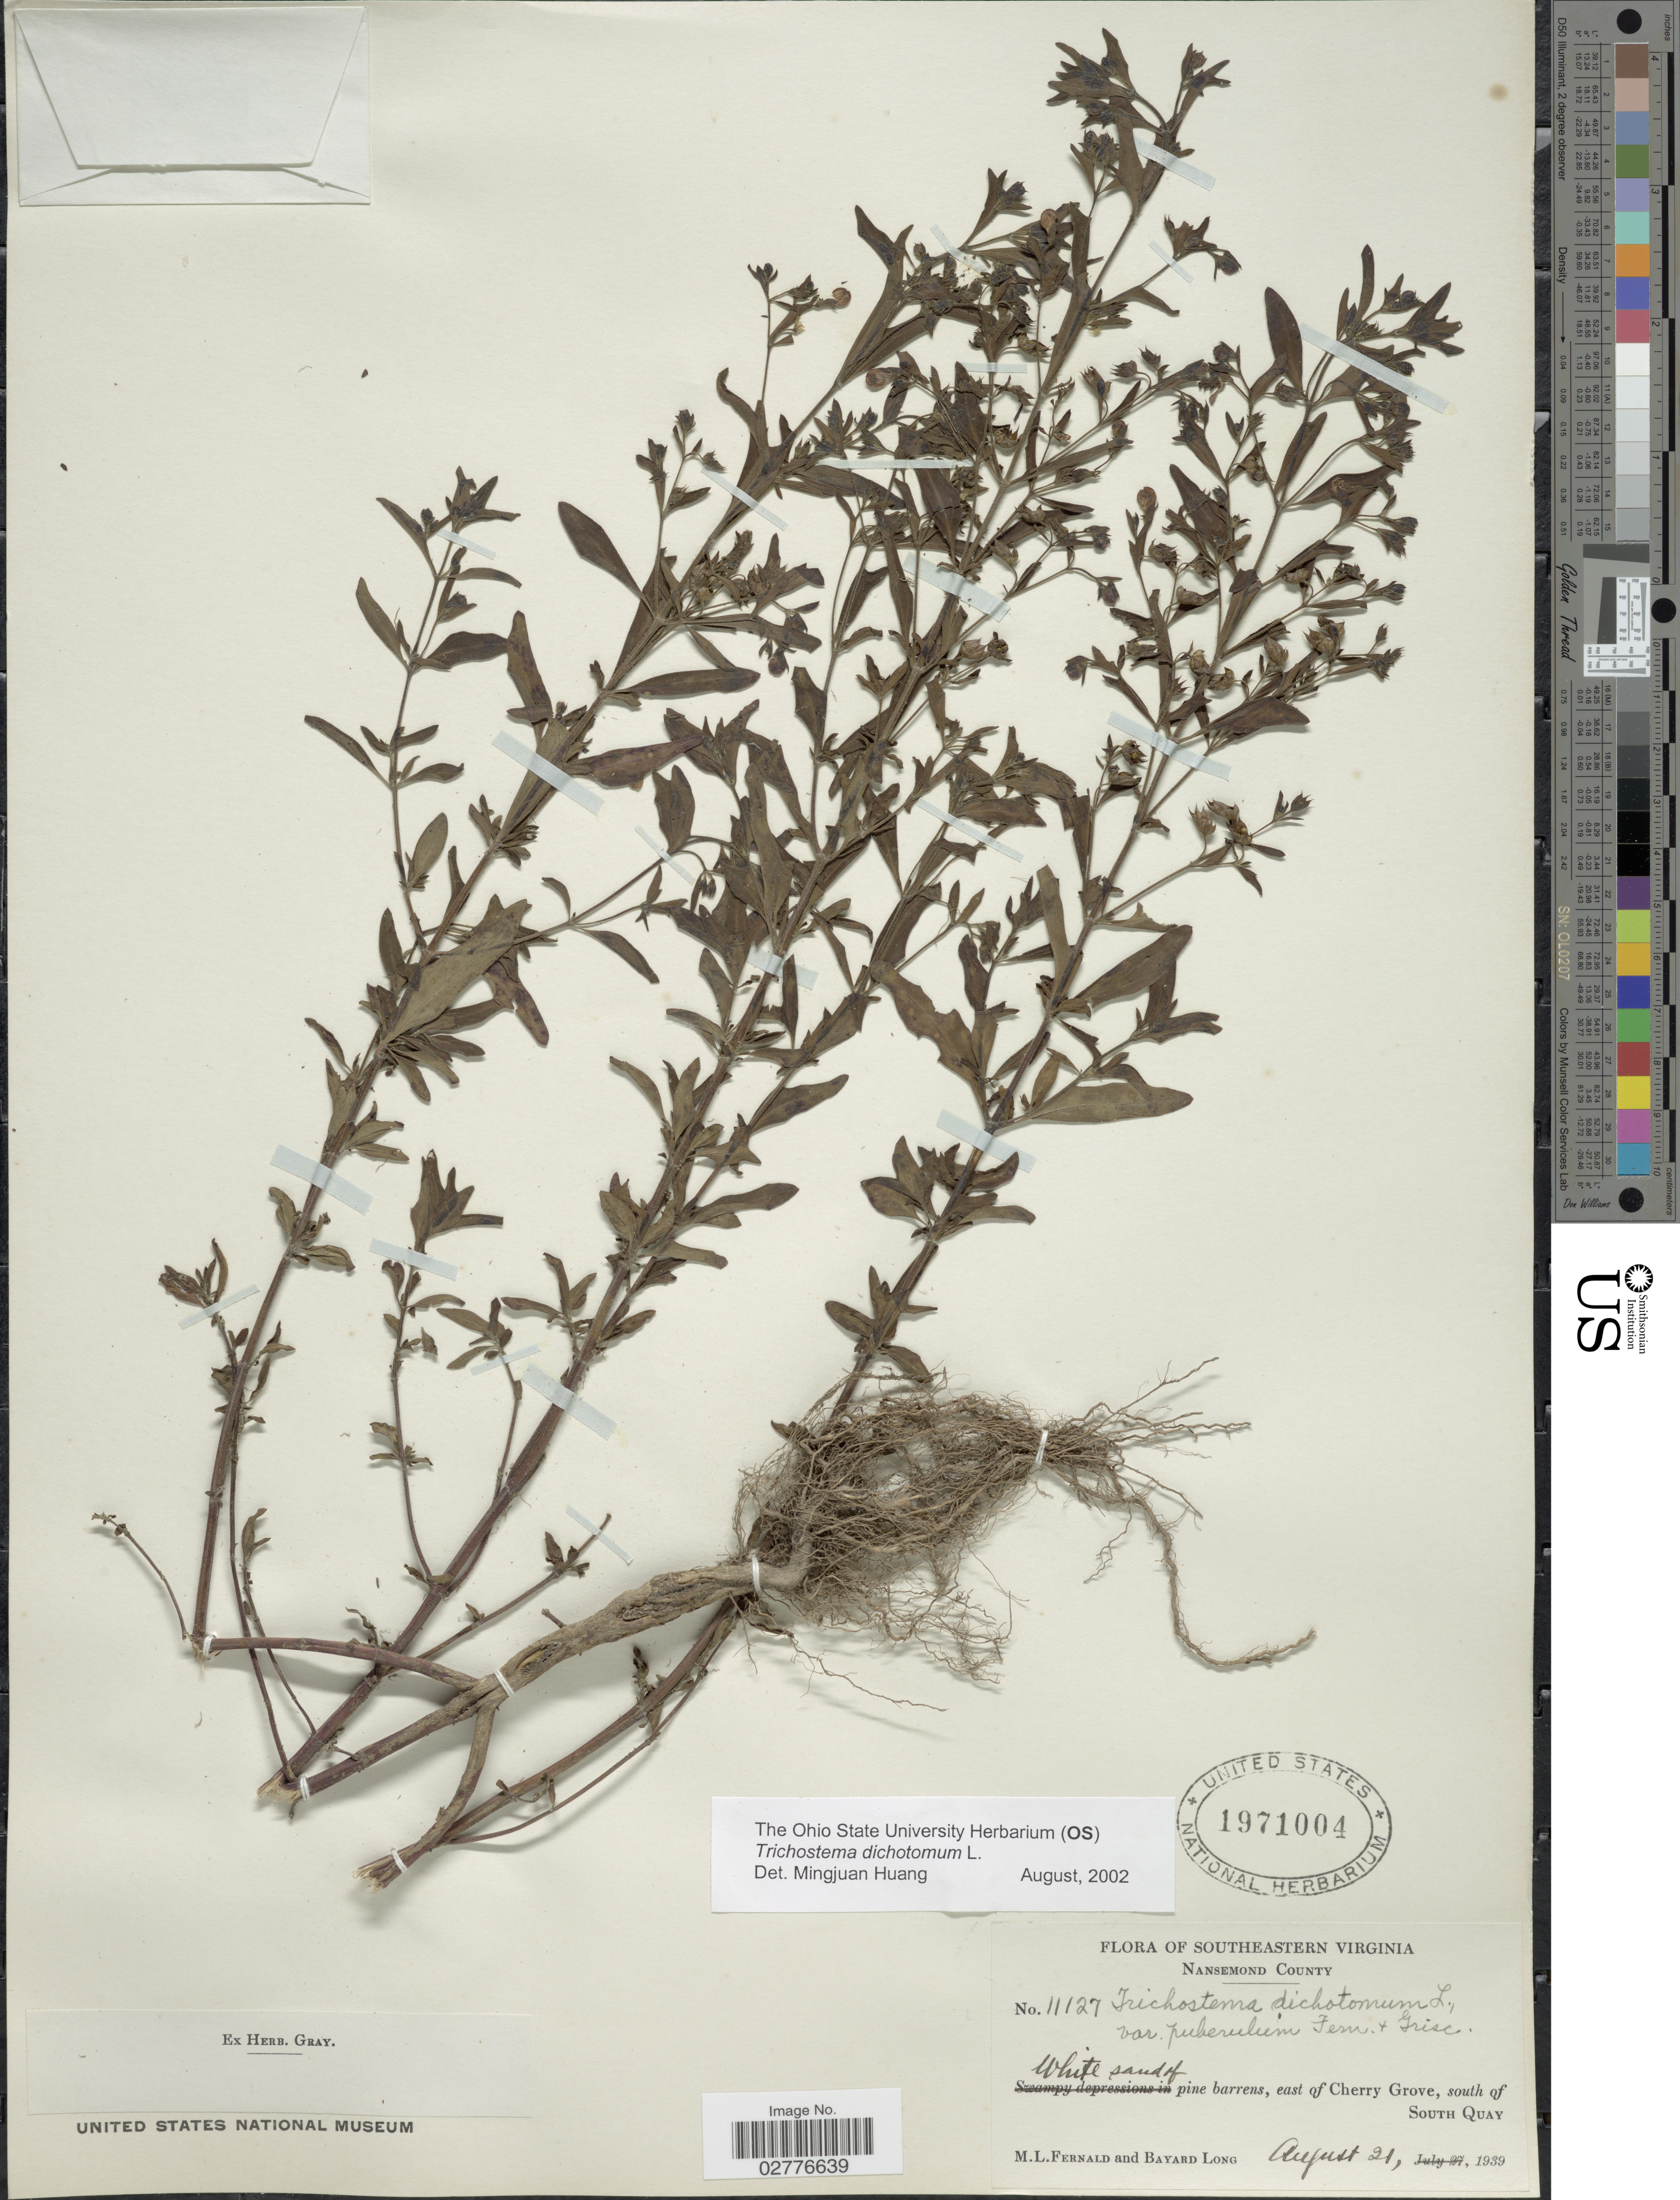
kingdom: Plantae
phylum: Tracheophyta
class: Magnoliopsida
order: Lamiales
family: Lamiaceae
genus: Trichostema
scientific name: Trichostema dichotomum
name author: L.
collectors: M. L. Fernald & B. Long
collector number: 11127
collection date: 1939-08-21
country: United States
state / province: Virginia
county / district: City of Suffolk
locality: Southeastern Virginia. Nansemond County. White sand of pine barrens, east of Cherry Grove, south of South Quay.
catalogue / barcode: US 1971004